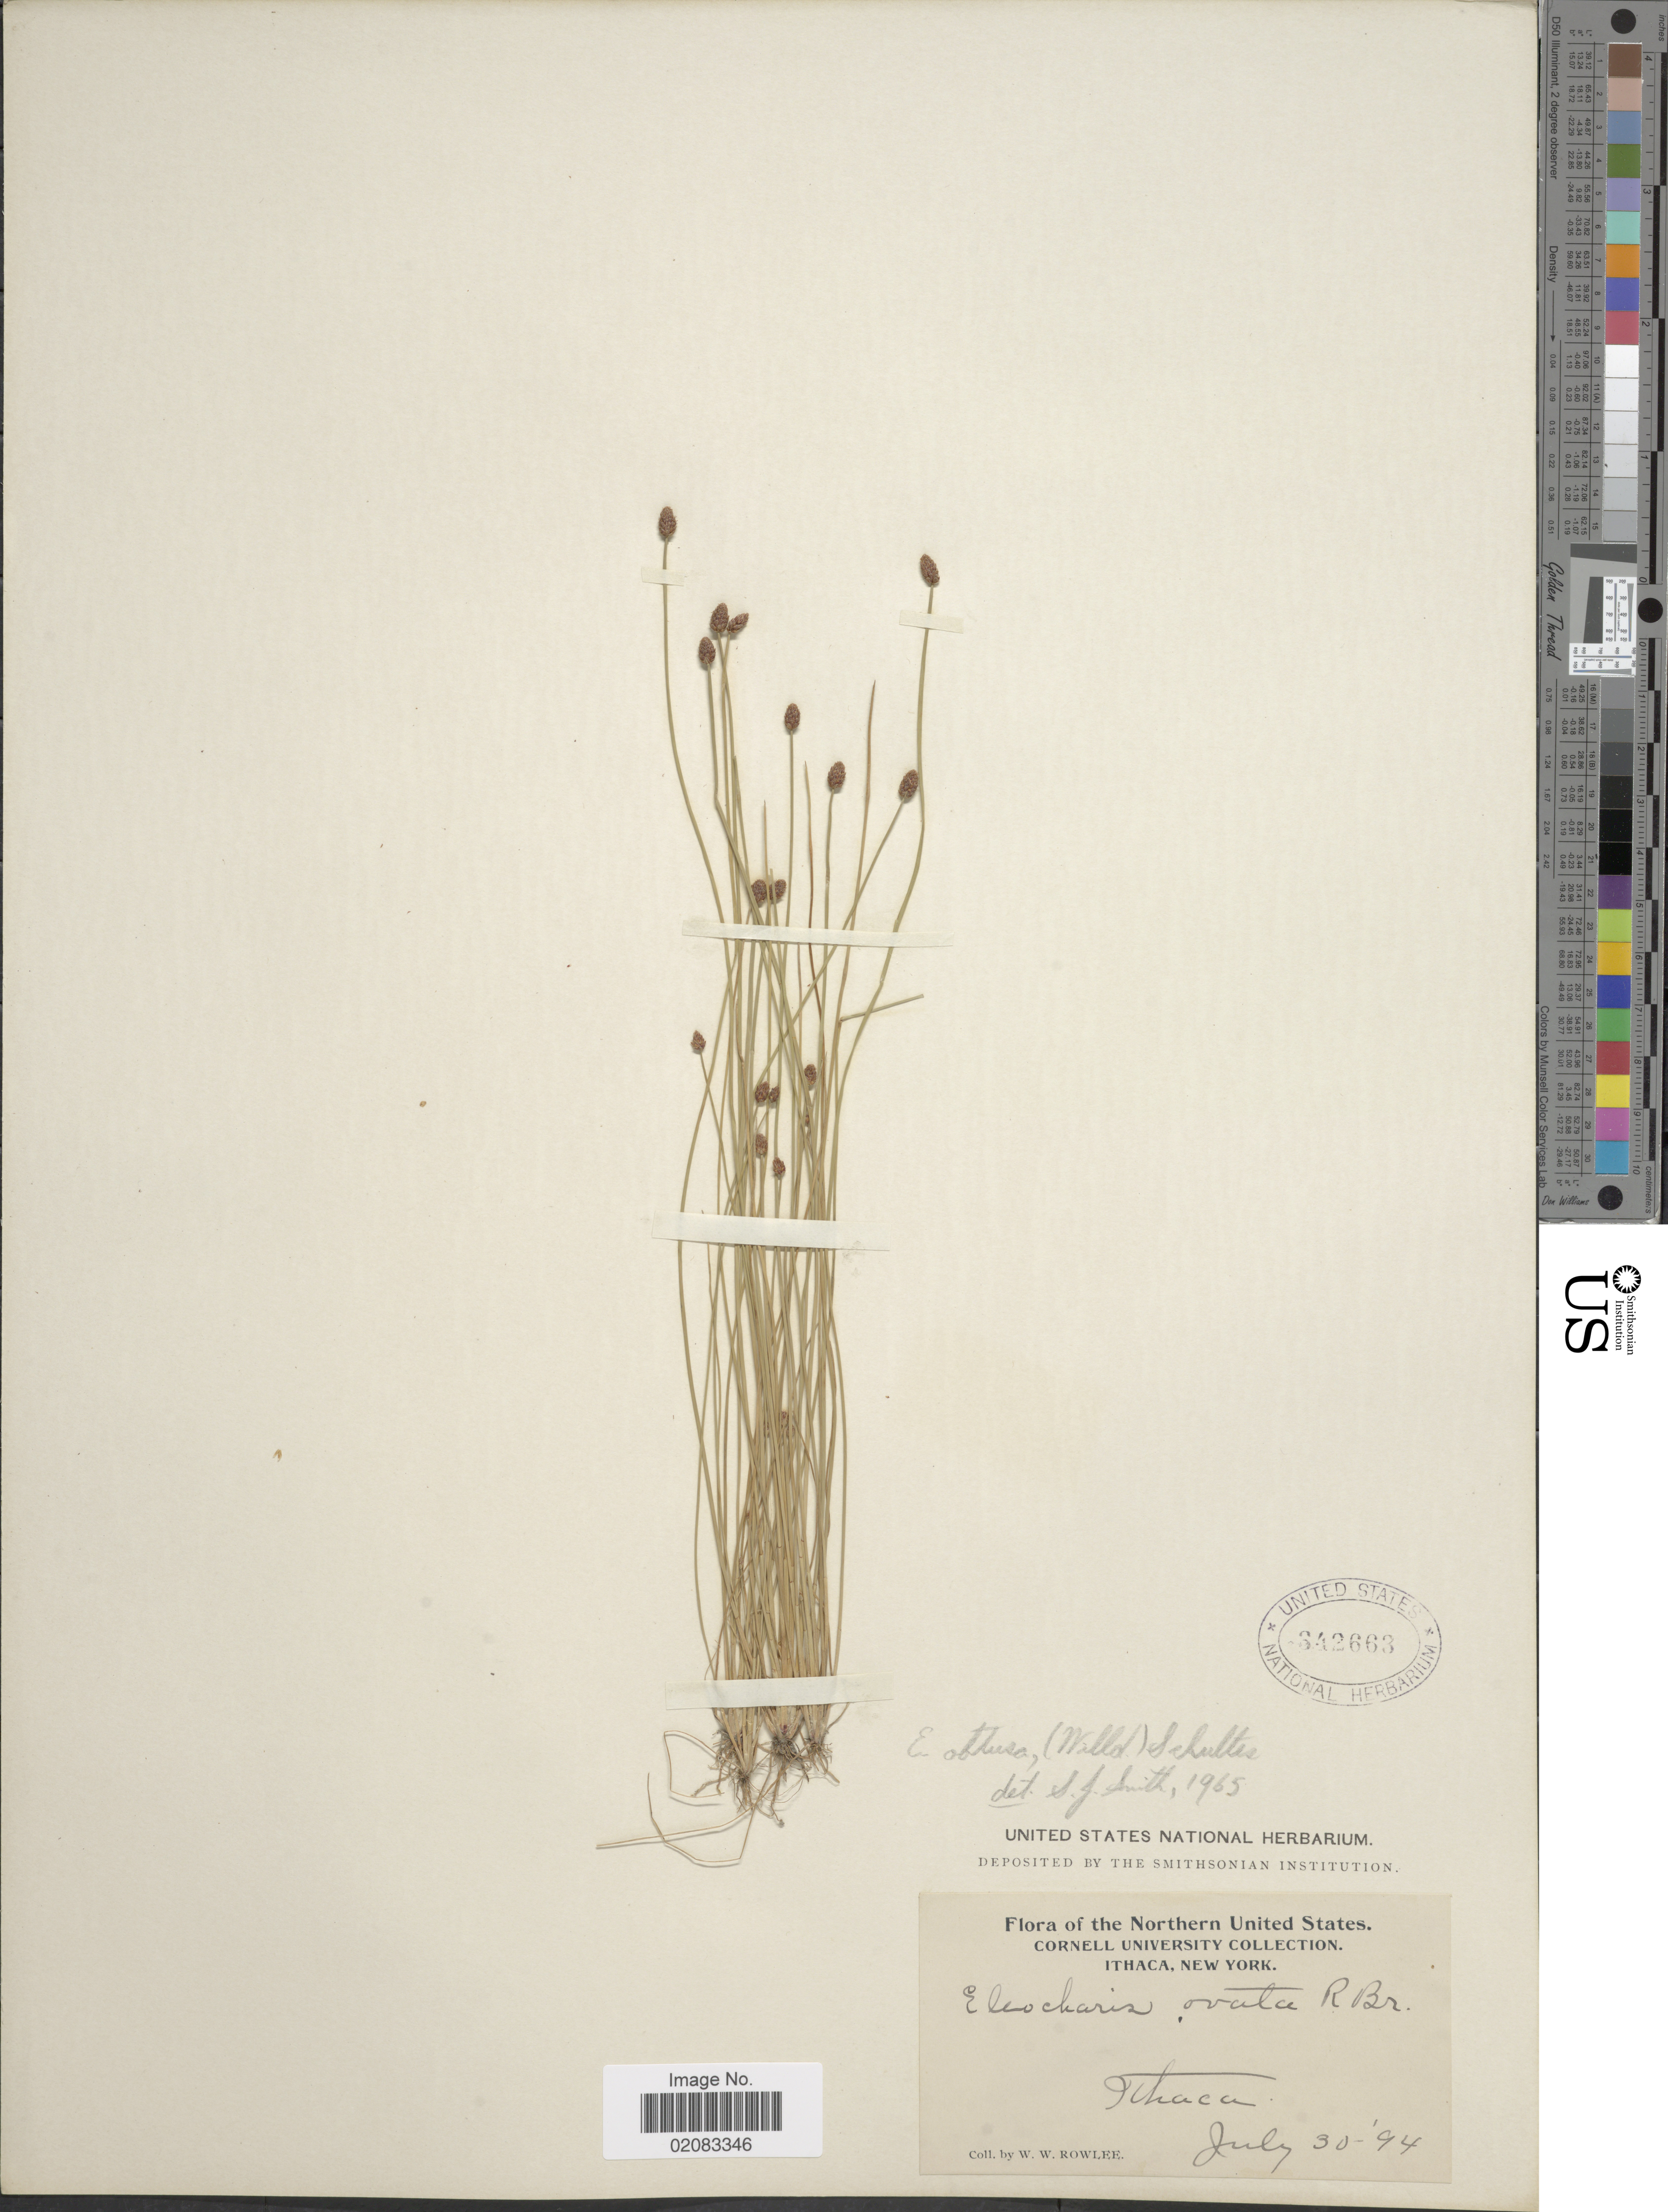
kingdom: Plantae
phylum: Tracheophyta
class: Liliopsida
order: Poales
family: Cyperaceae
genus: Eleocharis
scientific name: Eleocharis obtusa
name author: (Willd.) Schult.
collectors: W. W. Rowlee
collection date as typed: Transcribed d/m/y: 30/7/94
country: United States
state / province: New York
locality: Northern United States, Ithaca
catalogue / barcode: US 342663